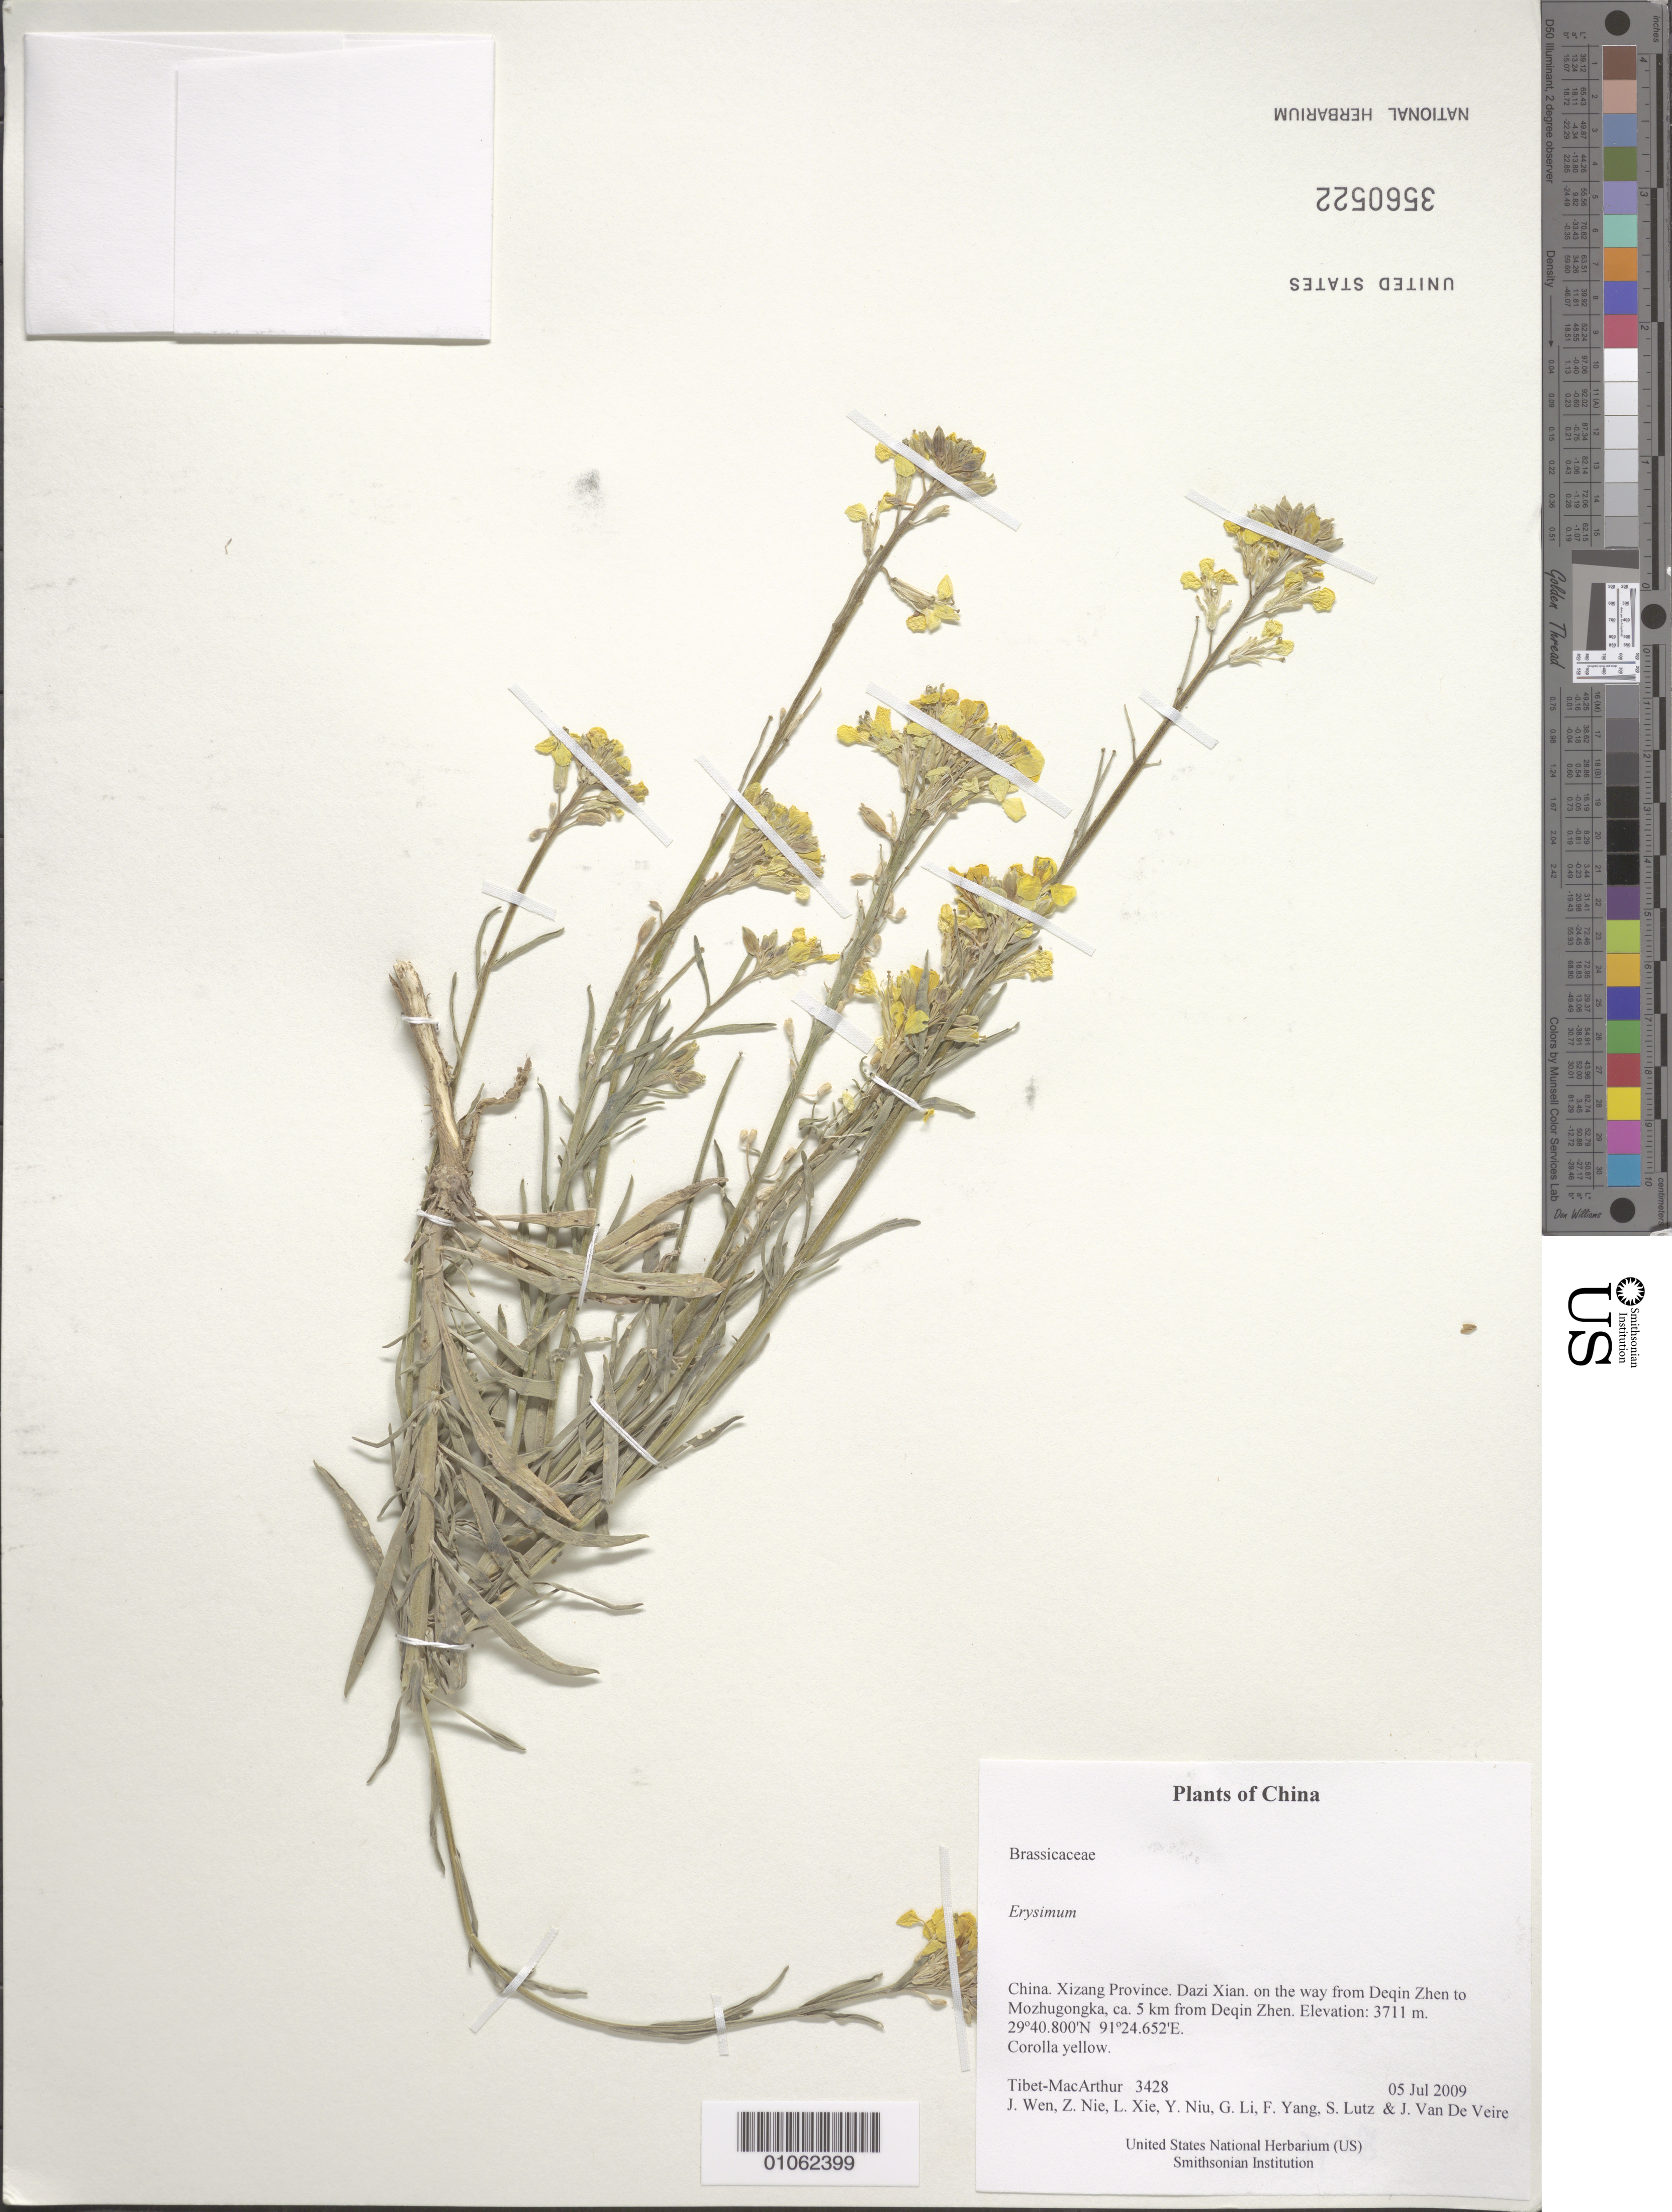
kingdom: Plantae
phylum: Tracheophyta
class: Magnoliopsida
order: Brassicales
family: Brassicaceae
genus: Erysimum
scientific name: Erysimum sp.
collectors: Tibet-MacArthur, J. Wen, Z. Nie, L. Xie, Y. Niu, G. Li, F. Yang, S. Lutz & J. Van De Veire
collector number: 3428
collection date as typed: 05 Jul 2009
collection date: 2009-07-05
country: China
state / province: Xizang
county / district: Dazi Xian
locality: on the way from Deqin Zhen to Mozhugongka, ca. 5 km from Deqin Zhen.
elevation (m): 3711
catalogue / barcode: US 3560522